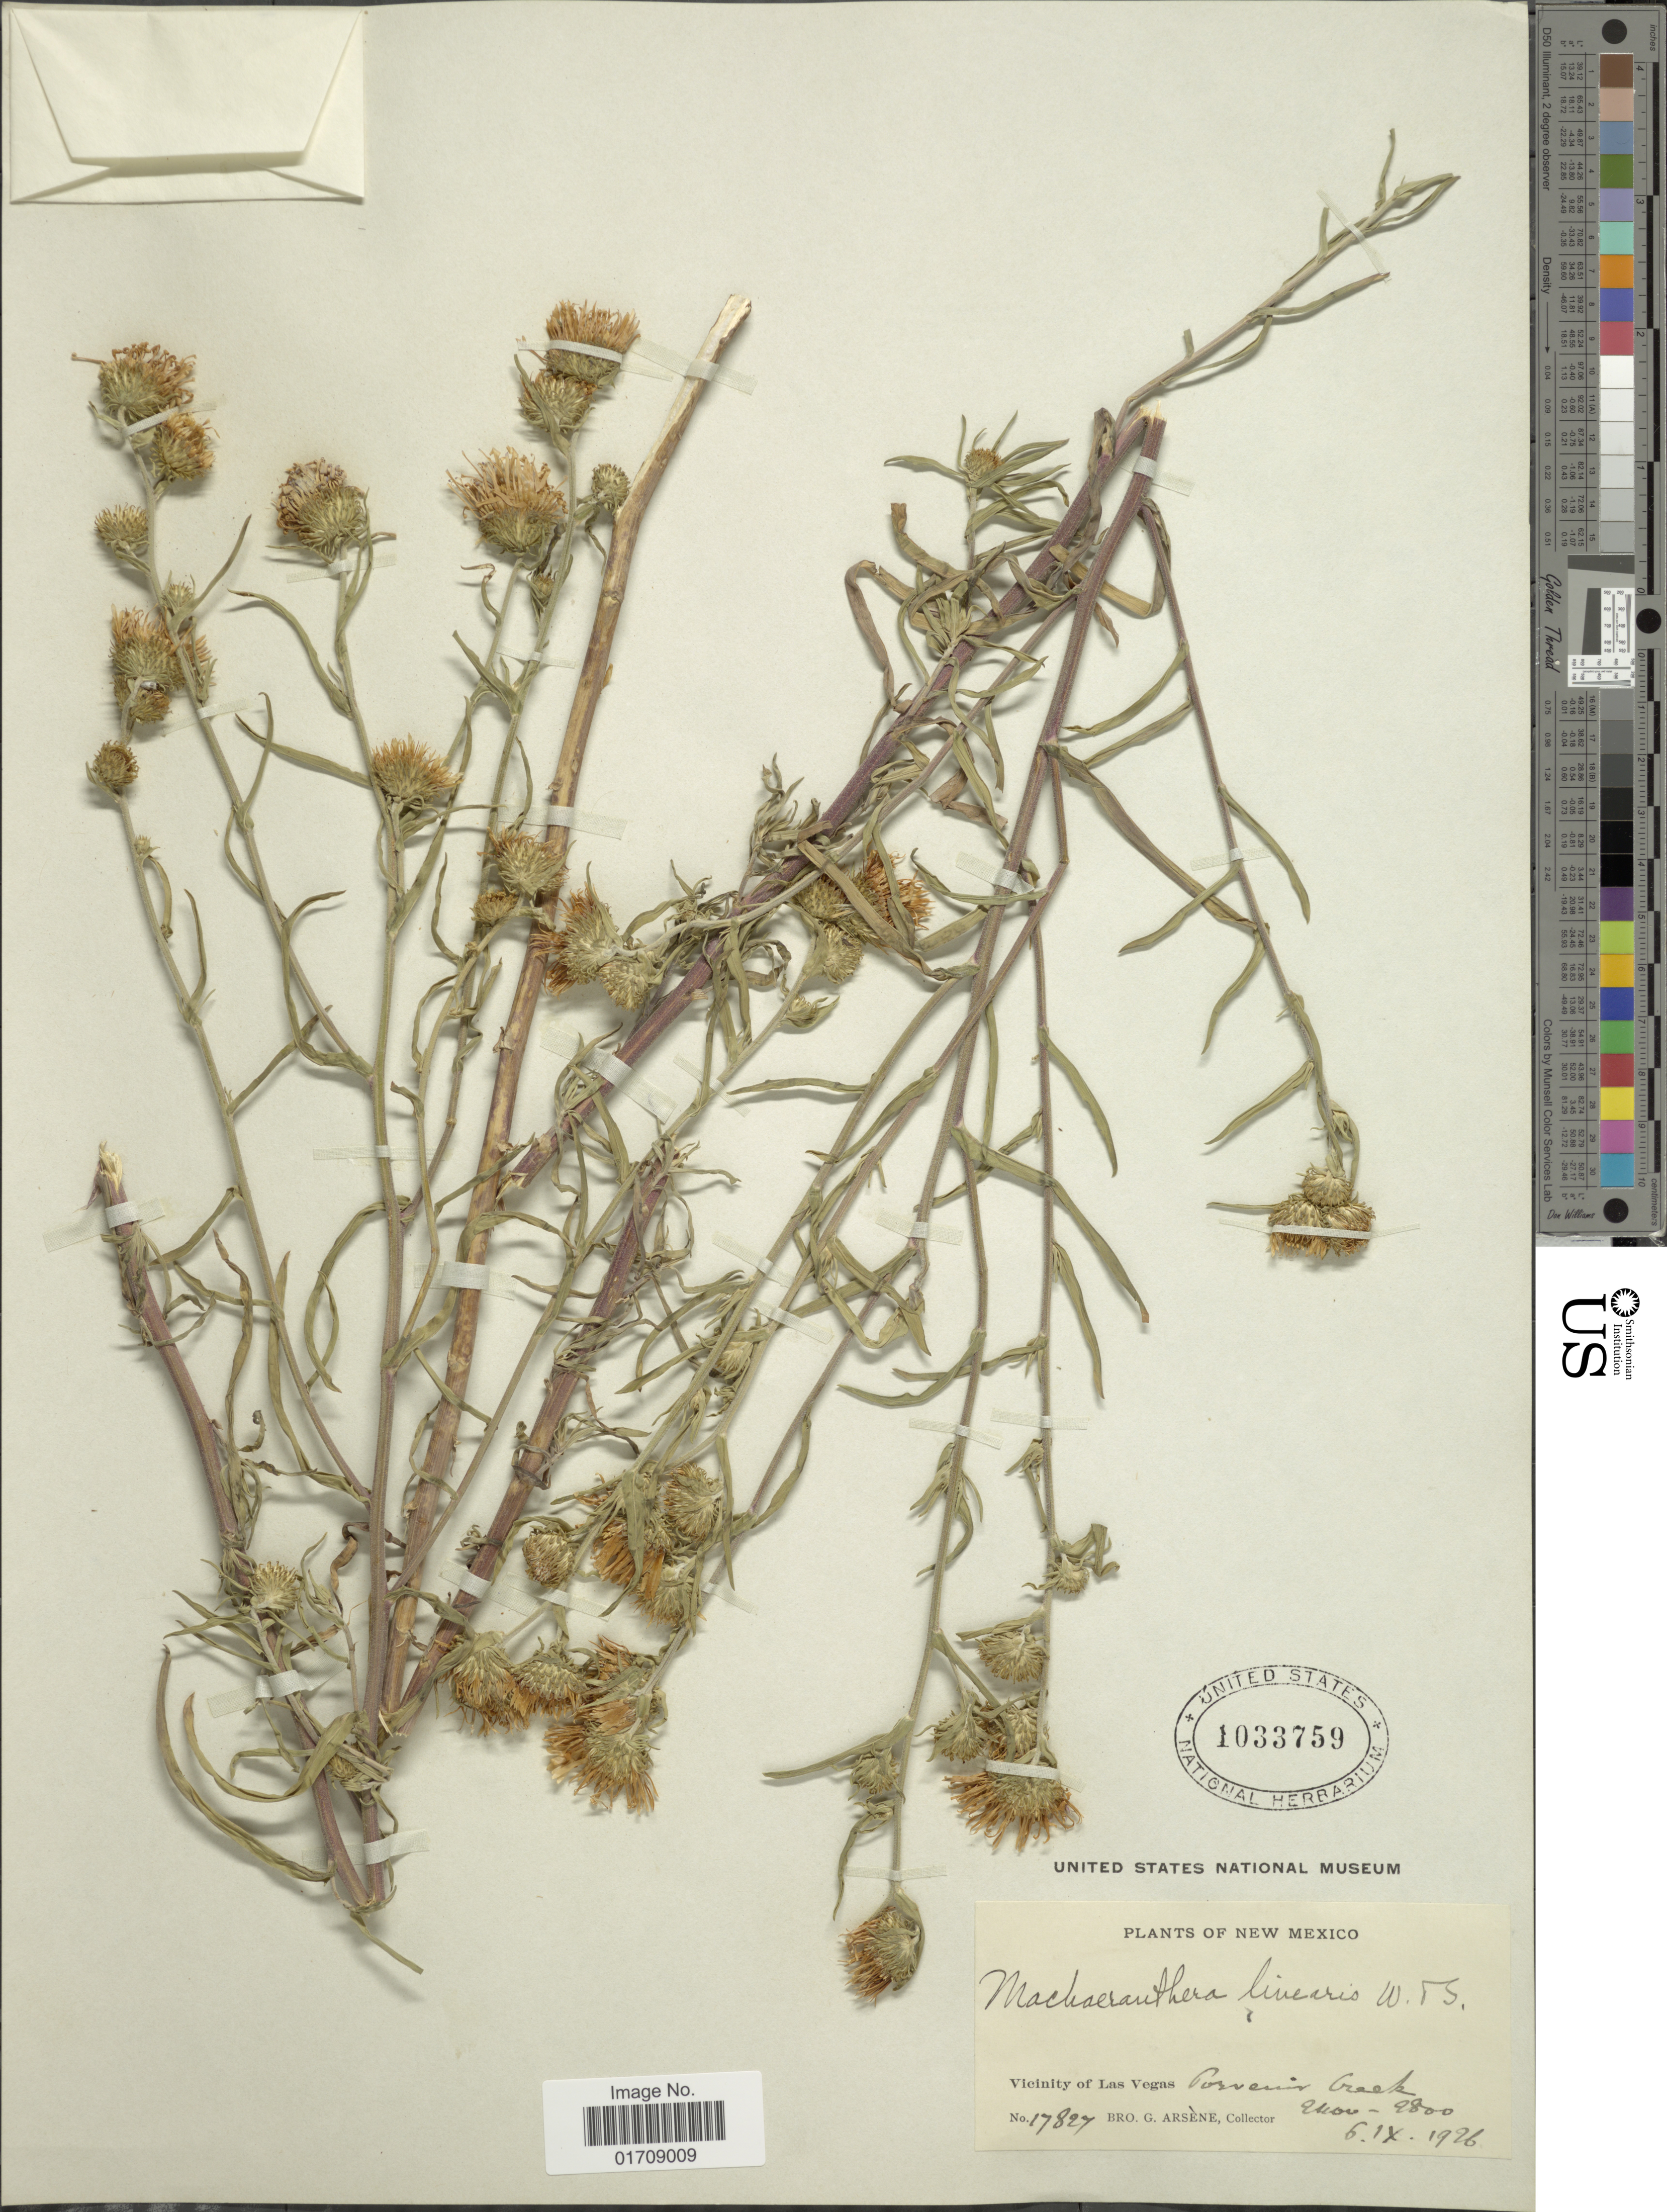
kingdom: Plantae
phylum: Tracheophyta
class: Magnoliopsida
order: Asterales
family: Asteraceae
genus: Machaeranthera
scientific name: Machaeranthera linearis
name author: Greene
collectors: Bro. G. Arsène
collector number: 17827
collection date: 1926-09-06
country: United States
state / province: New Mexico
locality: Vicinity of Las Vegas, Porvenir Creek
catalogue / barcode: US 1033759